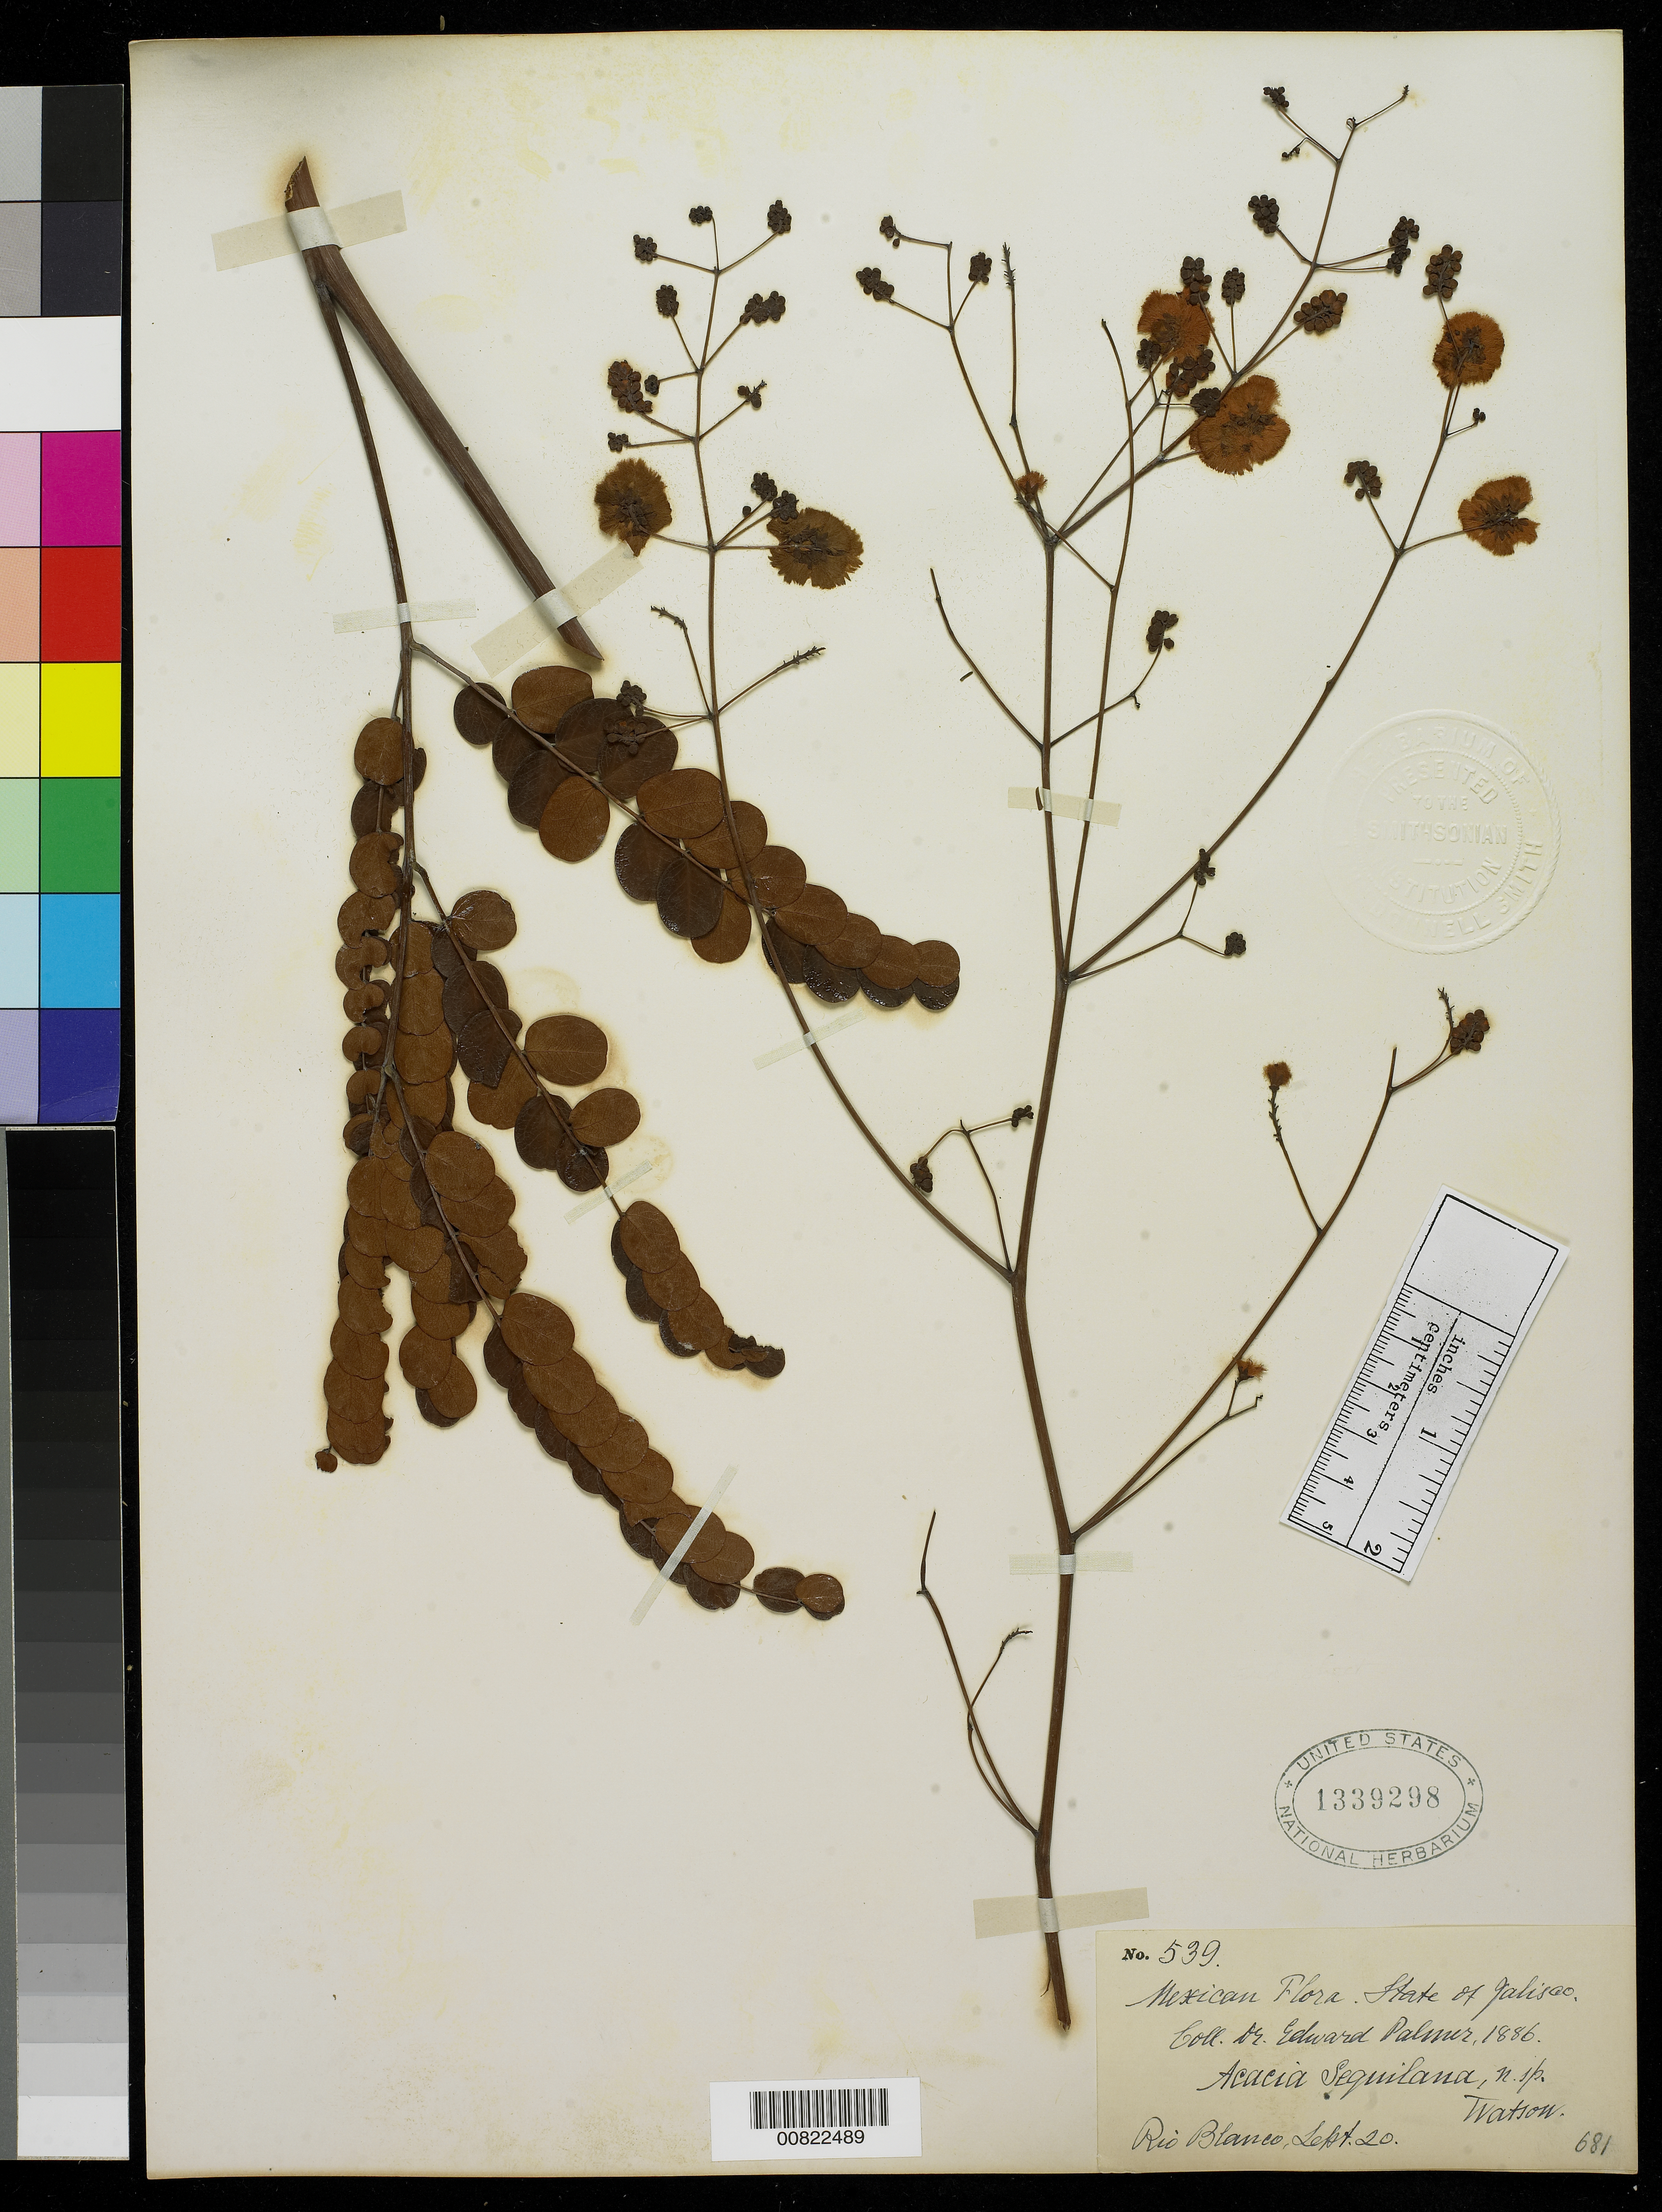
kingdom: Plantae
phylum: Tracheophyta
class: Magnoliopsida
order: Fabales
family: Fabaceae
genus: Acacia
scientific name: Acacia tequilana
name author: S. Watson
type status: Type Collection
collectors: E. Palmer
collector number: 539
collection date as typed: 20 Sep 1886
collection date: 1886-09-20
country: Mexico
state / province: Jalisco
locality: Rio Blanco, Jalisco.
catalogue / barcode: US 1339298